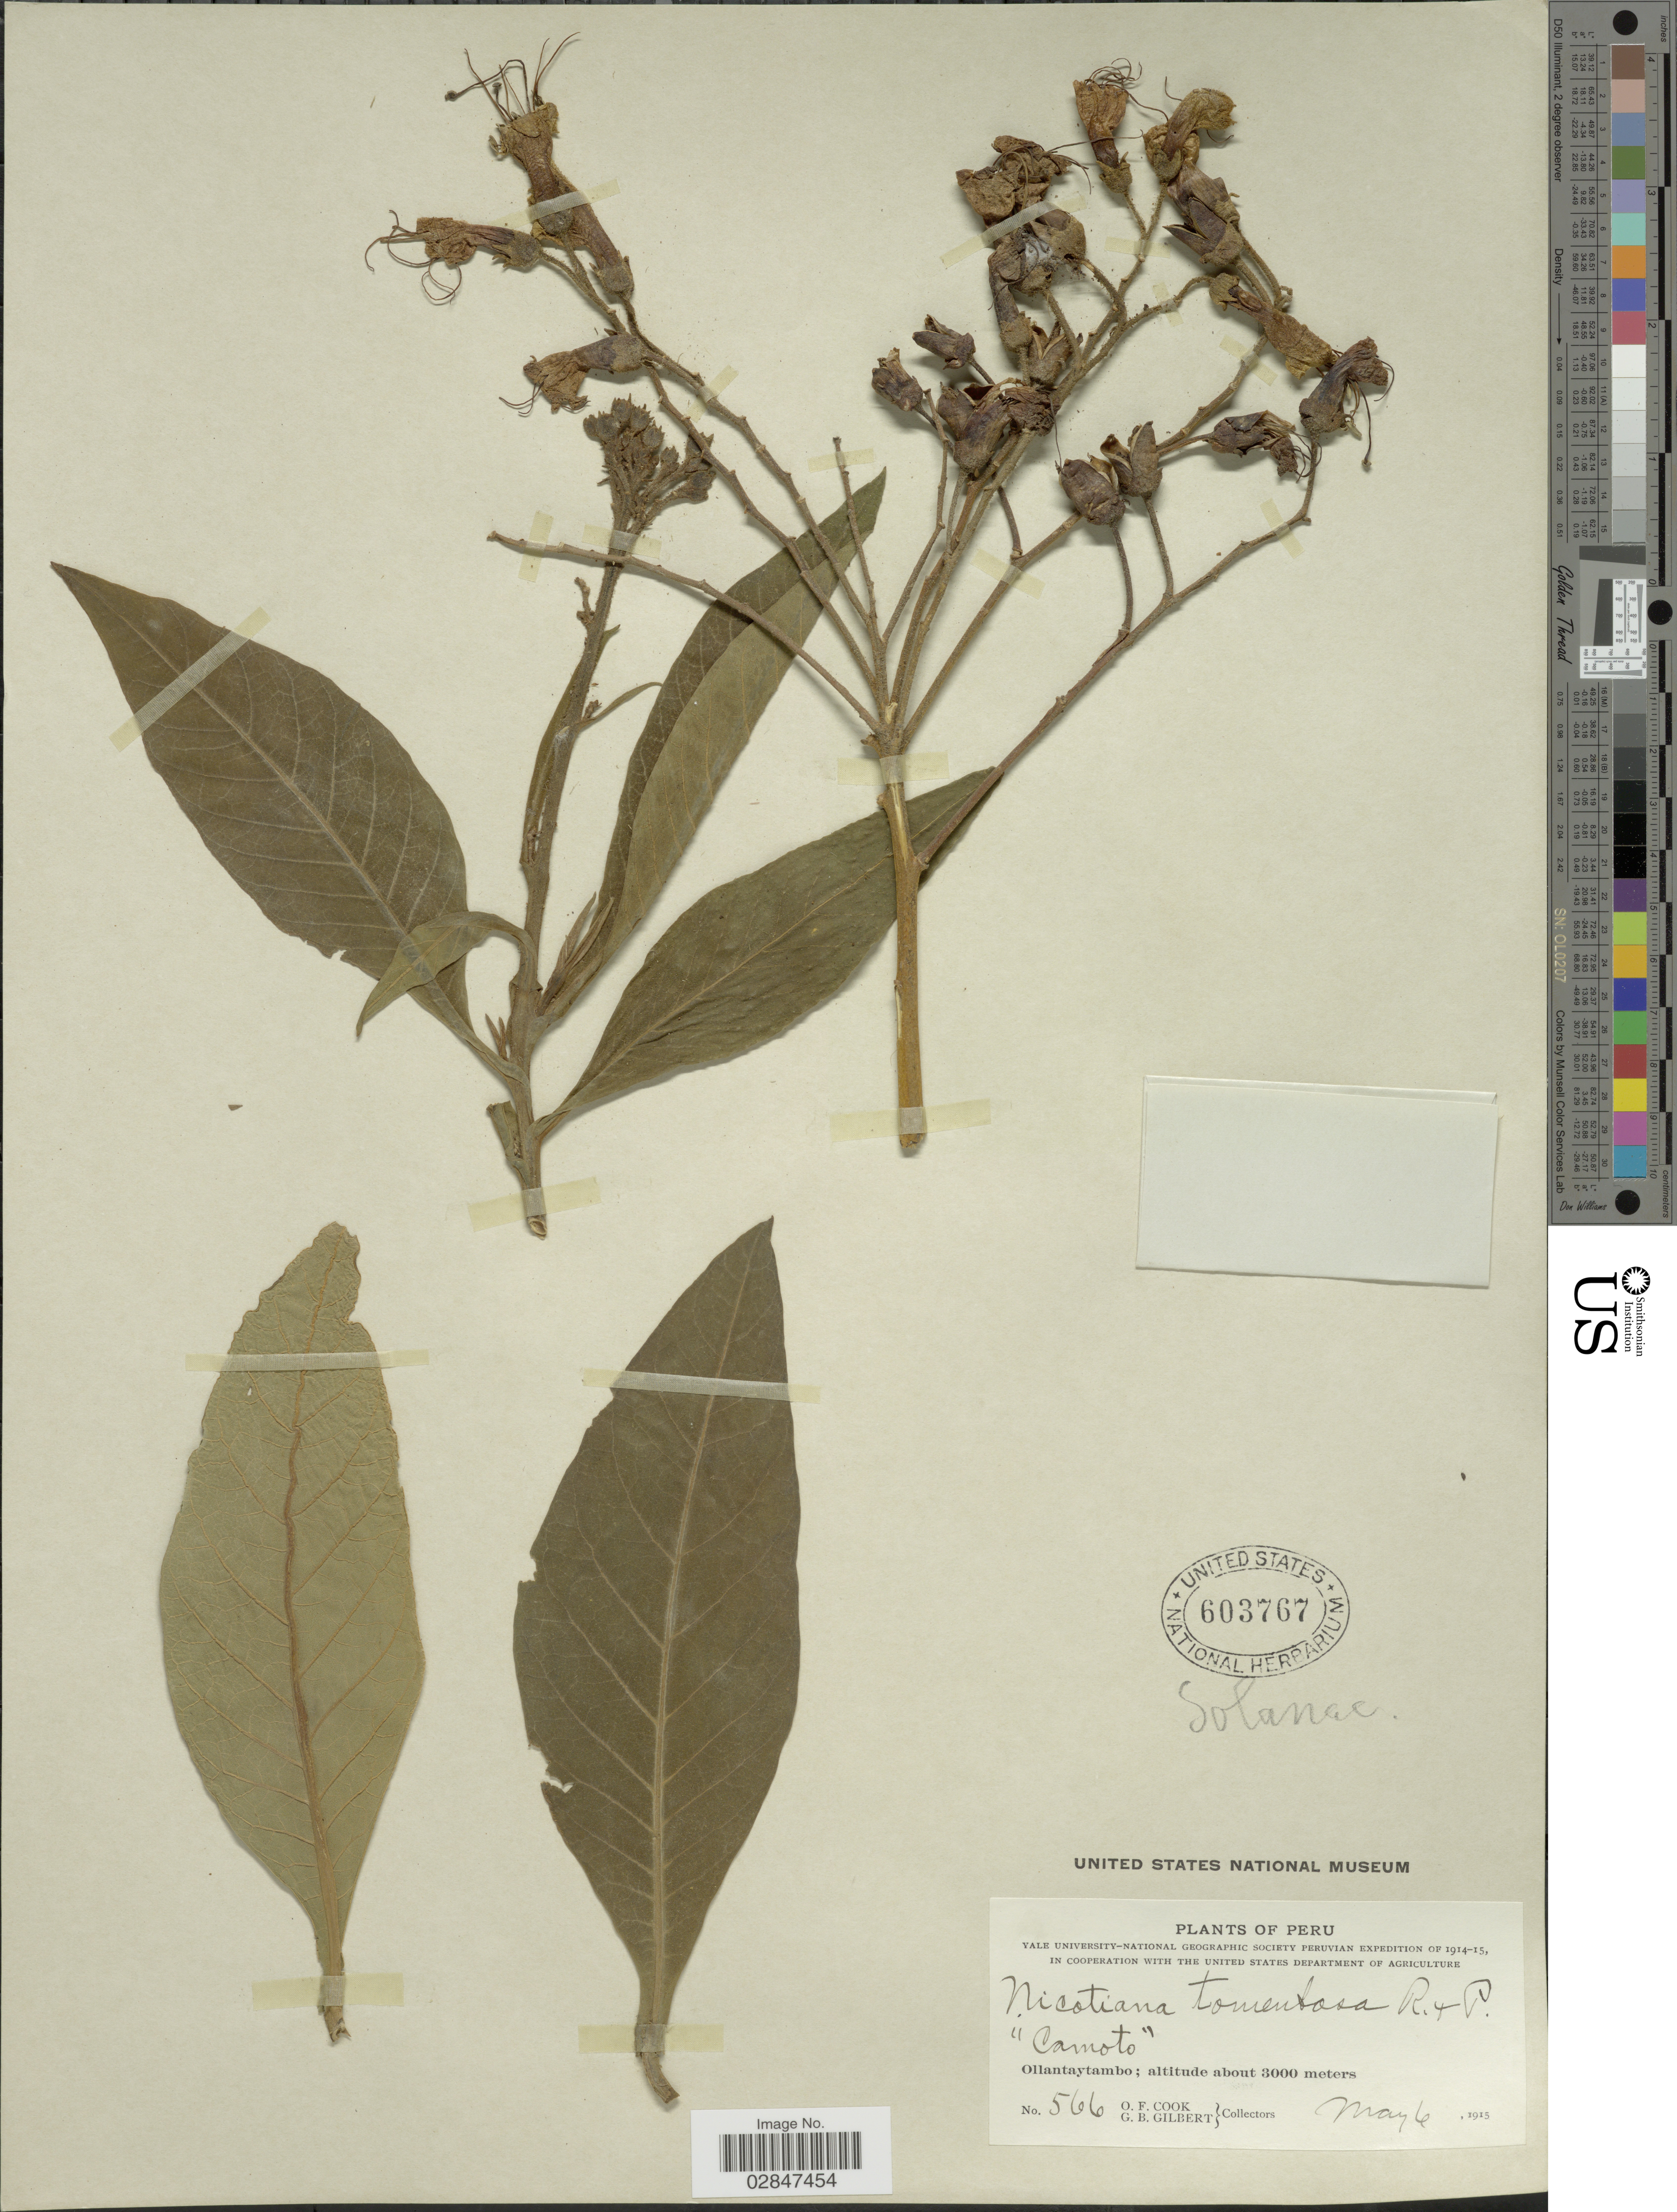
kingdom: Plantae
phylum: Tracheophyta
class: Magnoliopsida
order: Solanales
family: Solanaceae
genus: Nicotiana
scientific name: Nicotiana tomentosa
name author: Ruiz & Pav.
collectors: O. F. Cook & G. B. Gilbert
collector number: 566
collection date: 1915-05-06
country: Peru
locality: Ollantaytambo.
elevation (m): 3000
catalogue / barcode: US 603767